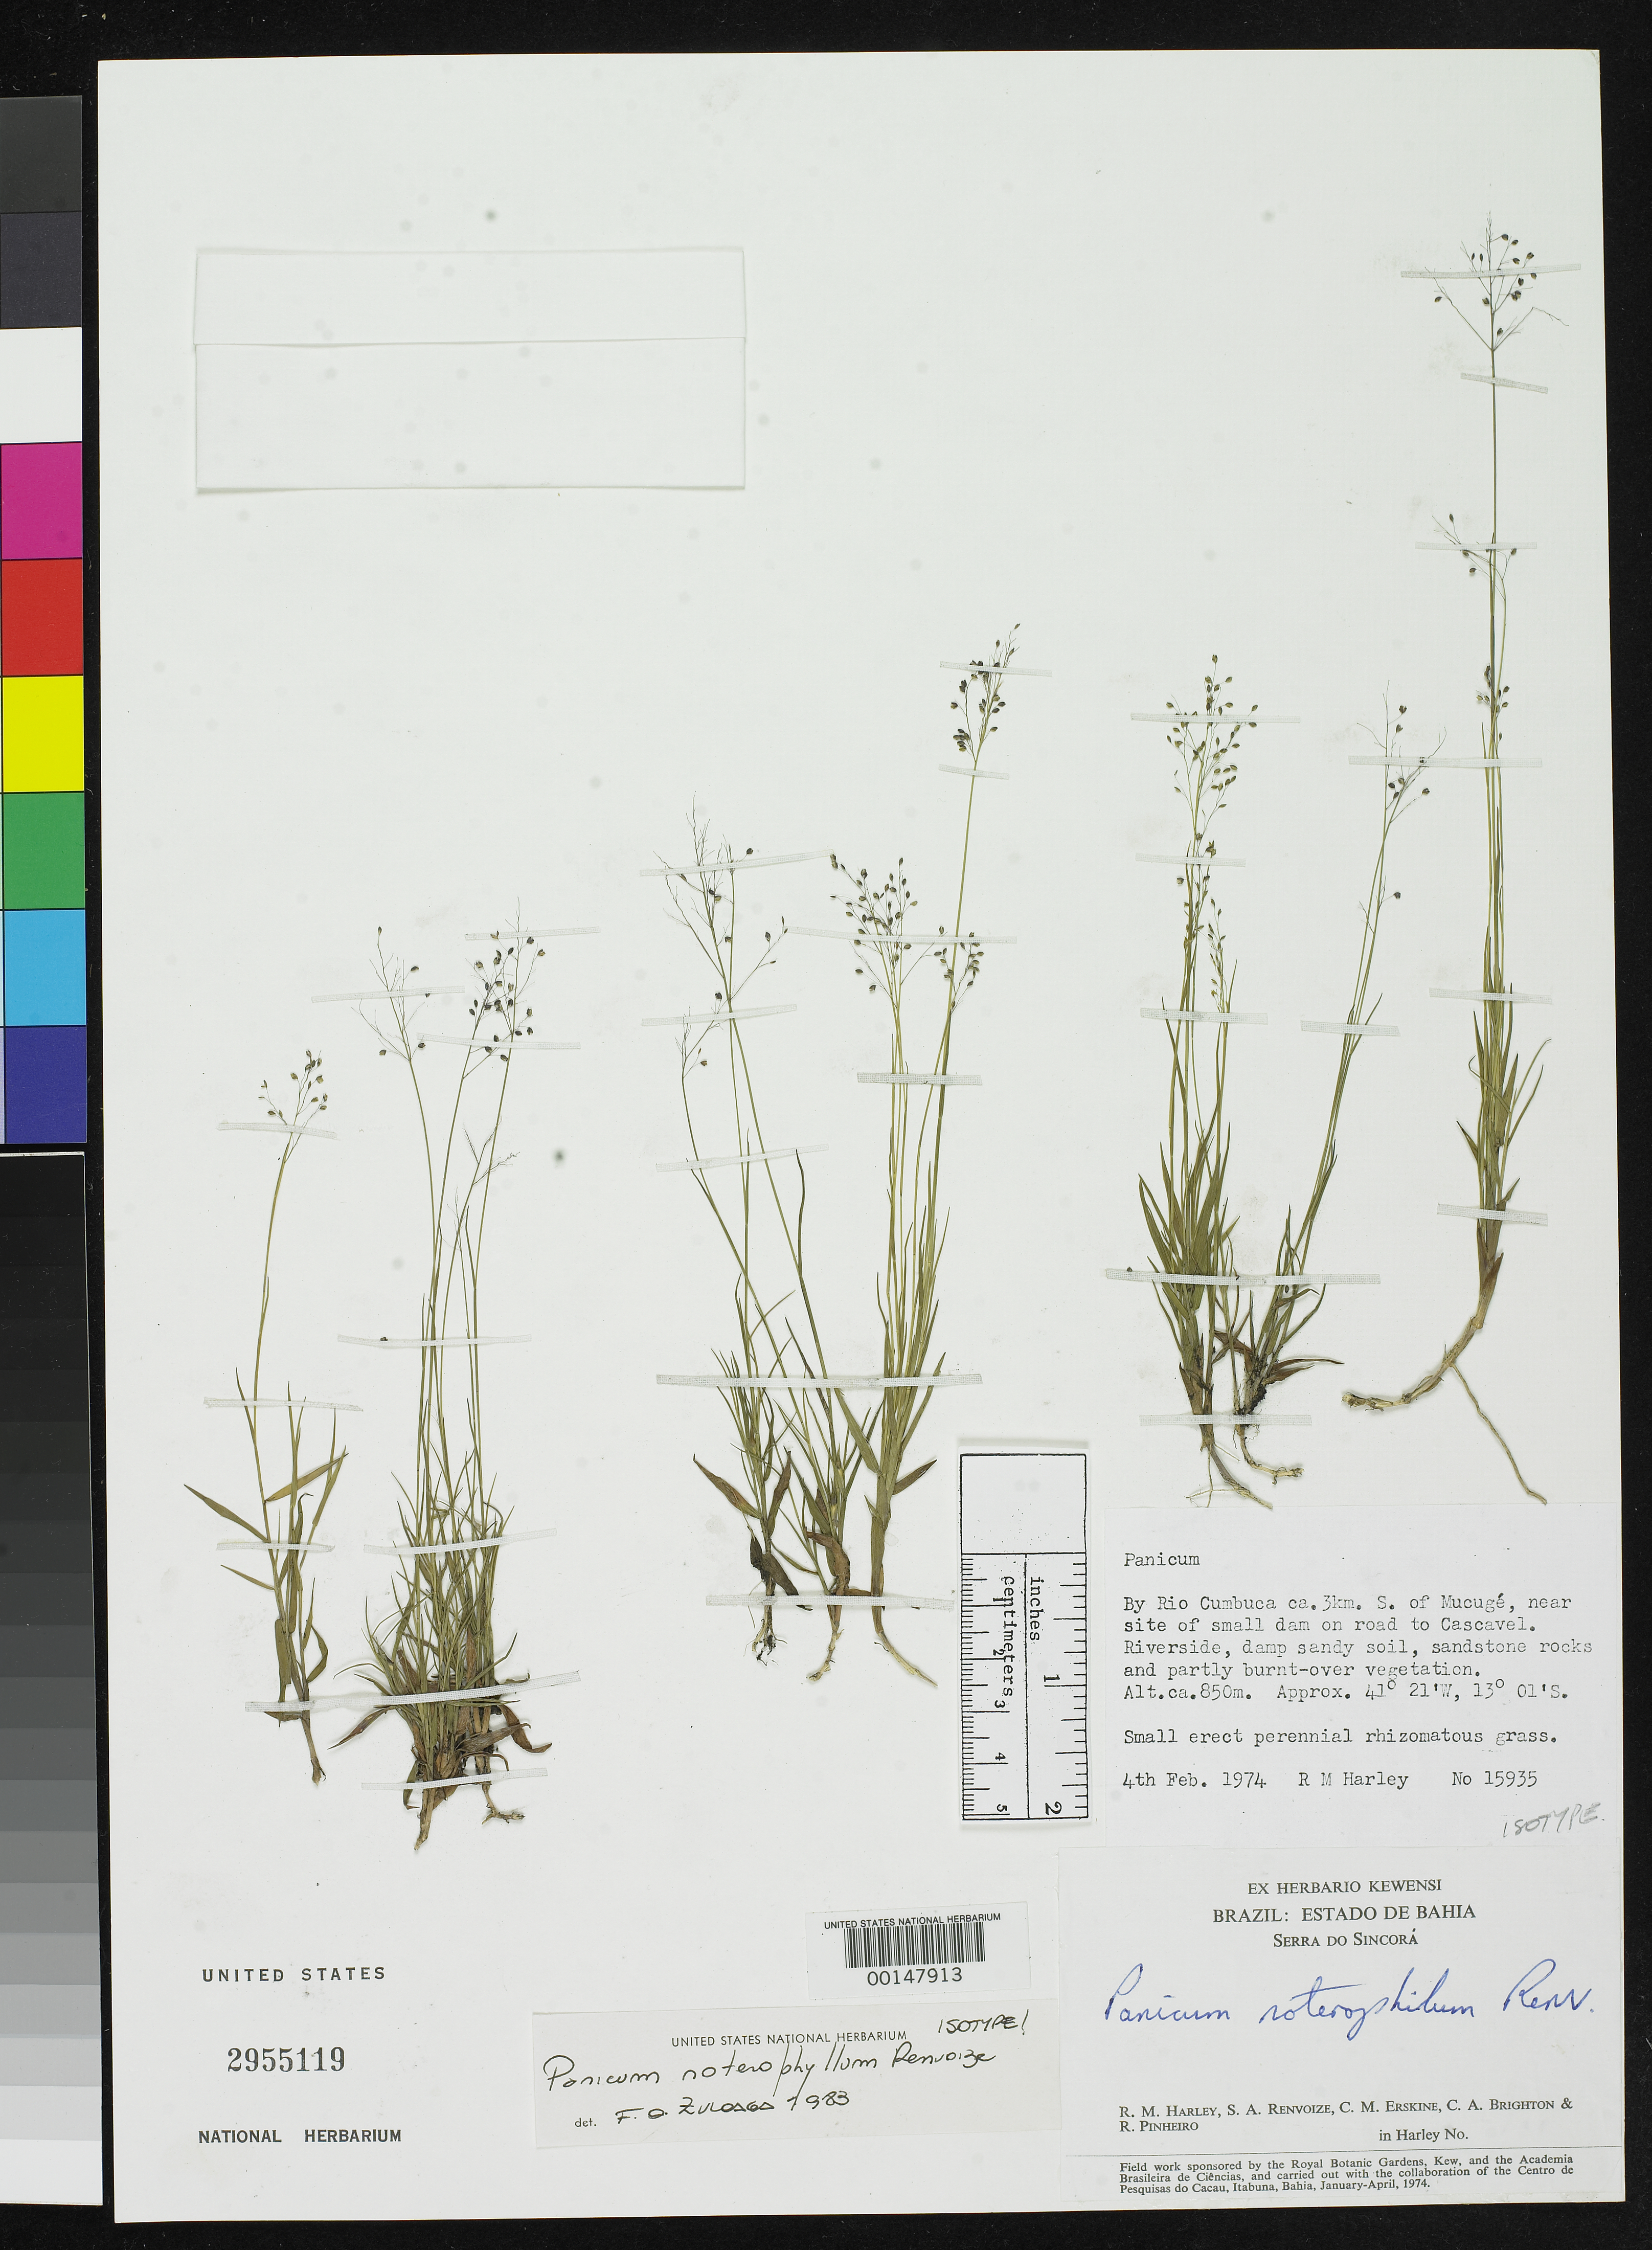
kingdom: Plantae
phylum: Tracheophyta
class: Liliopsida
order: Poales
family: Poaceae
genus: Panicum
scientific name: Panicum noterophyllum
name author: Renvoize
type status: Isotype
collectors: R. M. Harley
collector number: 15935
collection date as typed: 04 Feb 1974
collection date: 1974-02-04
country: Brazil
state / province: Bahia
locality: By Rio Cumbuca, S of Mucuge.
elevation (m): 850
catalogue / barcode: US 2955119